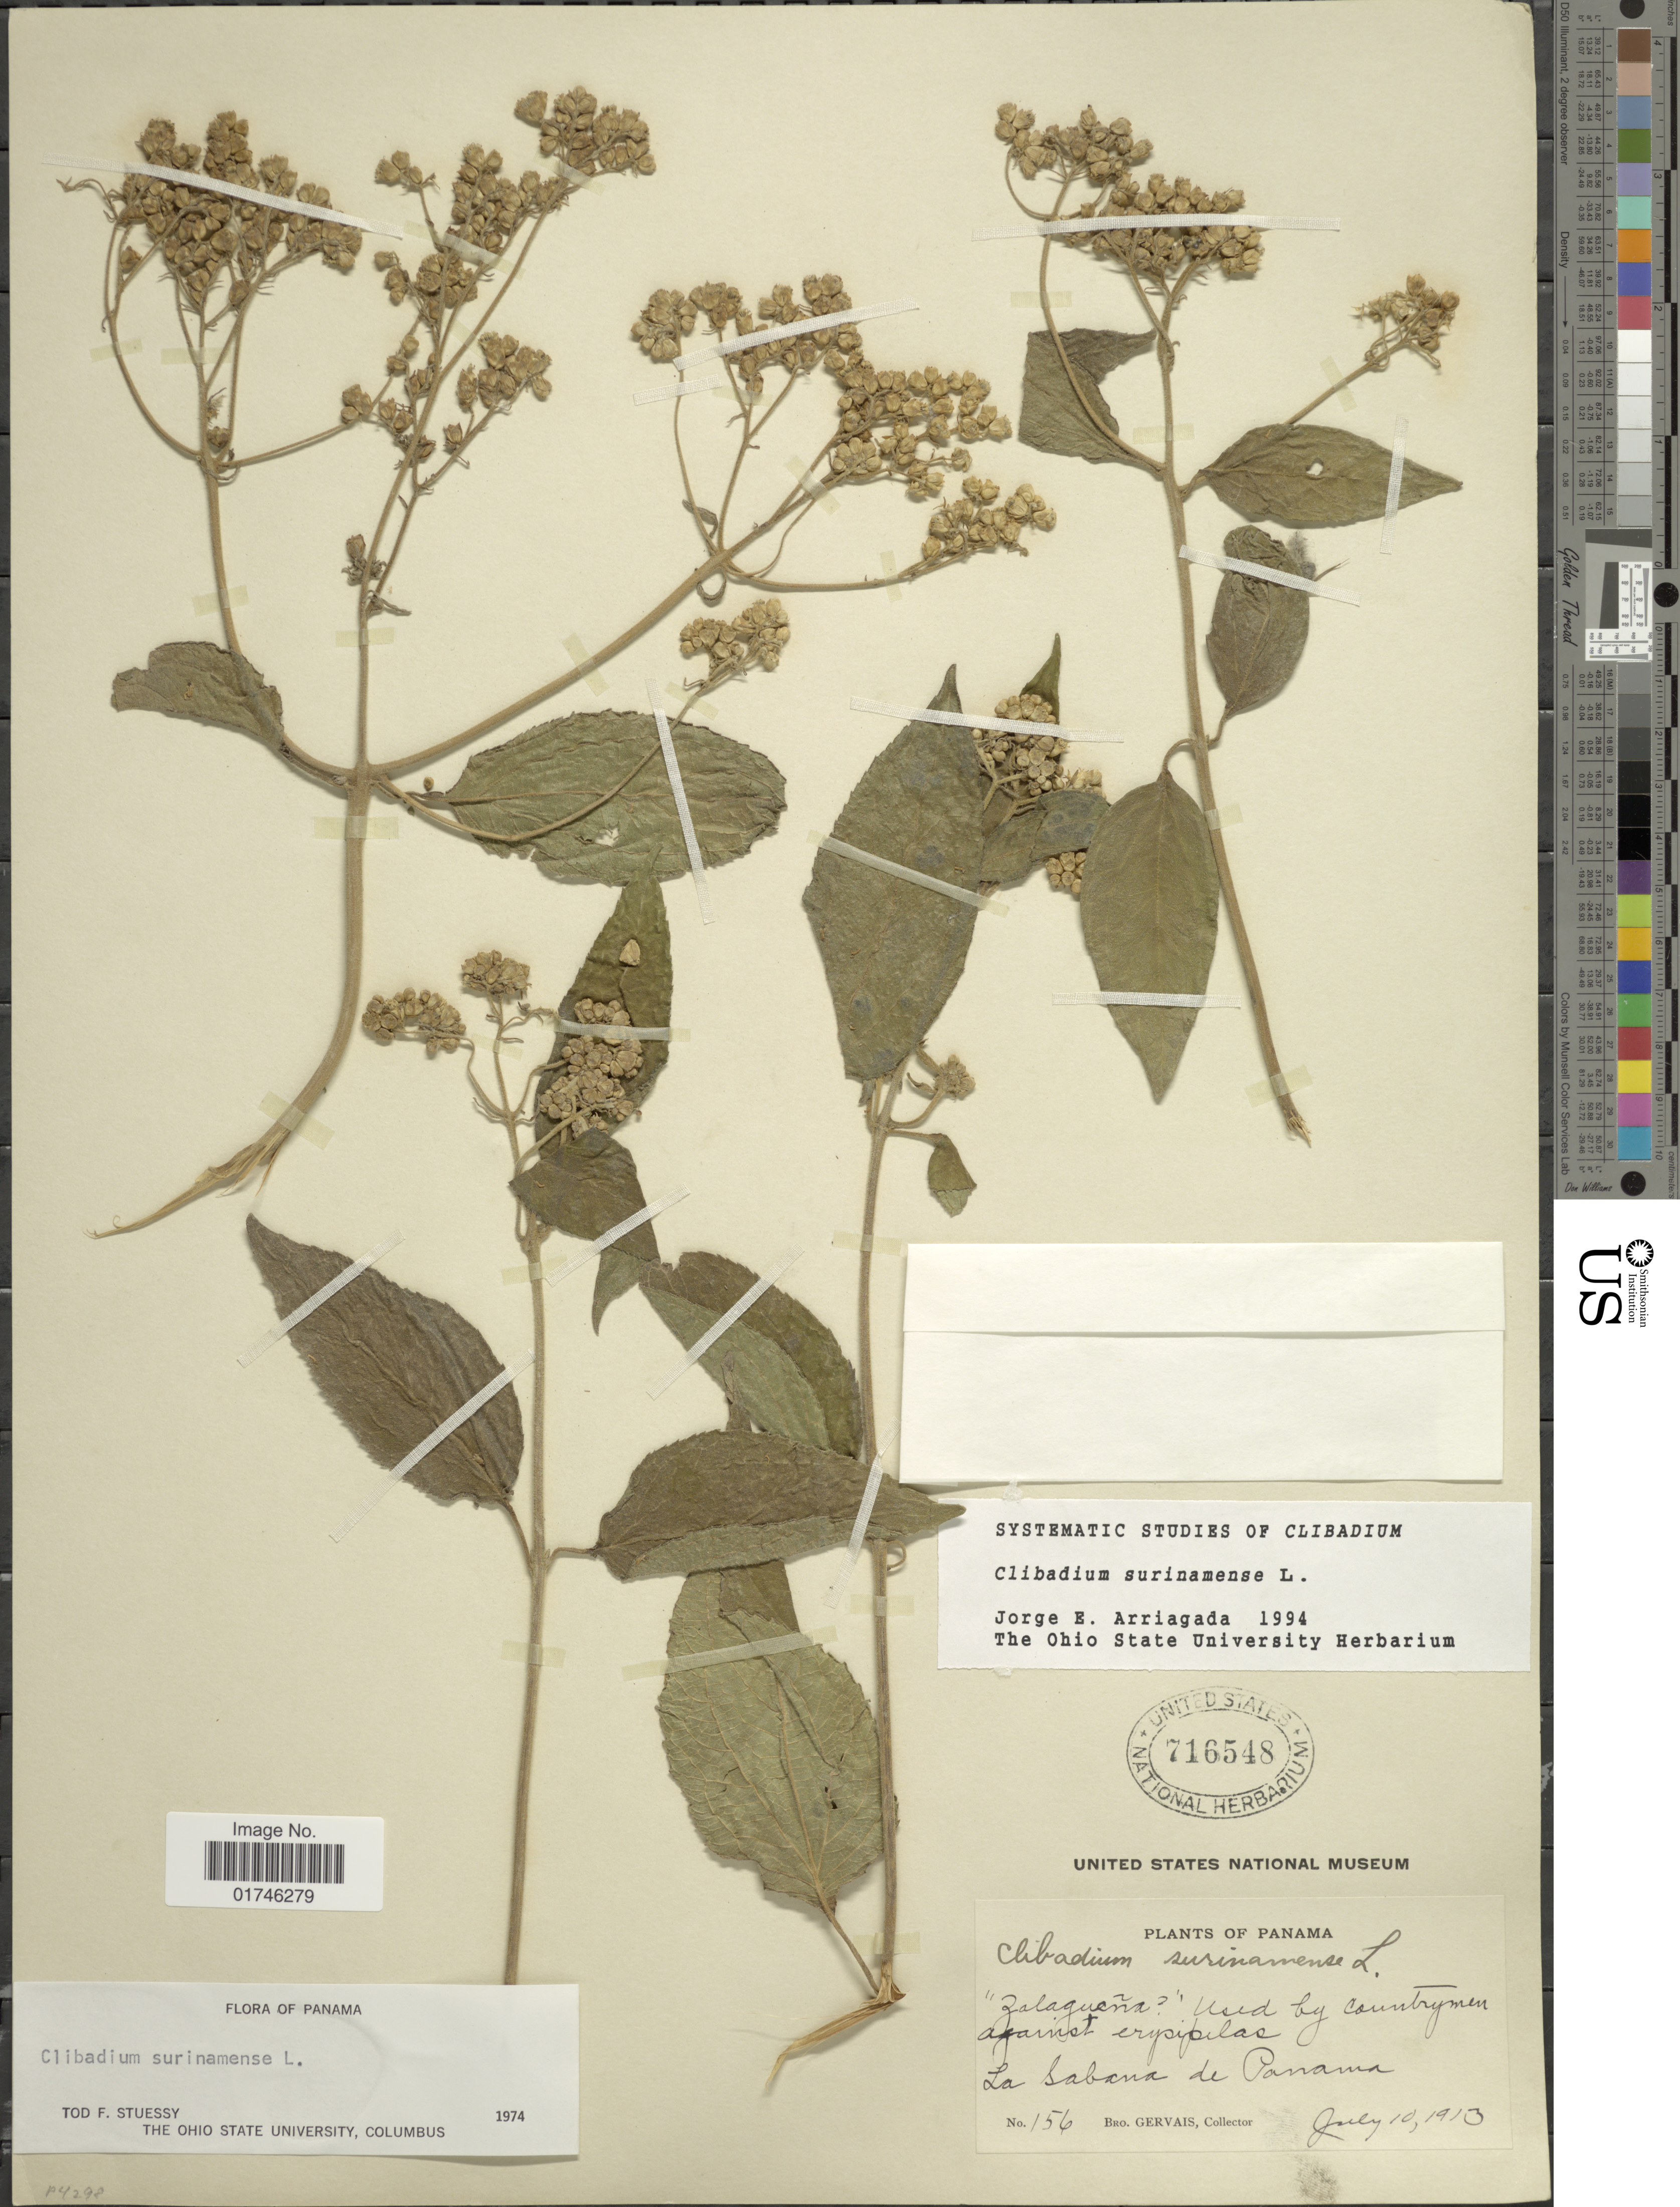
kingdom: Plantae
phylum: Tracheophyta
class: Magnoliopsida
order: Asterales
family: Asteraceae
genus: Clibadium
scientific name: Clibadium surinamense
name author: L.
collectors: B. Gervais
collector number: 156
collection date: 1913-07-10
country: Panama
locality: Panama, La Sabana de Panama.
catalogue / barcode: US 716548